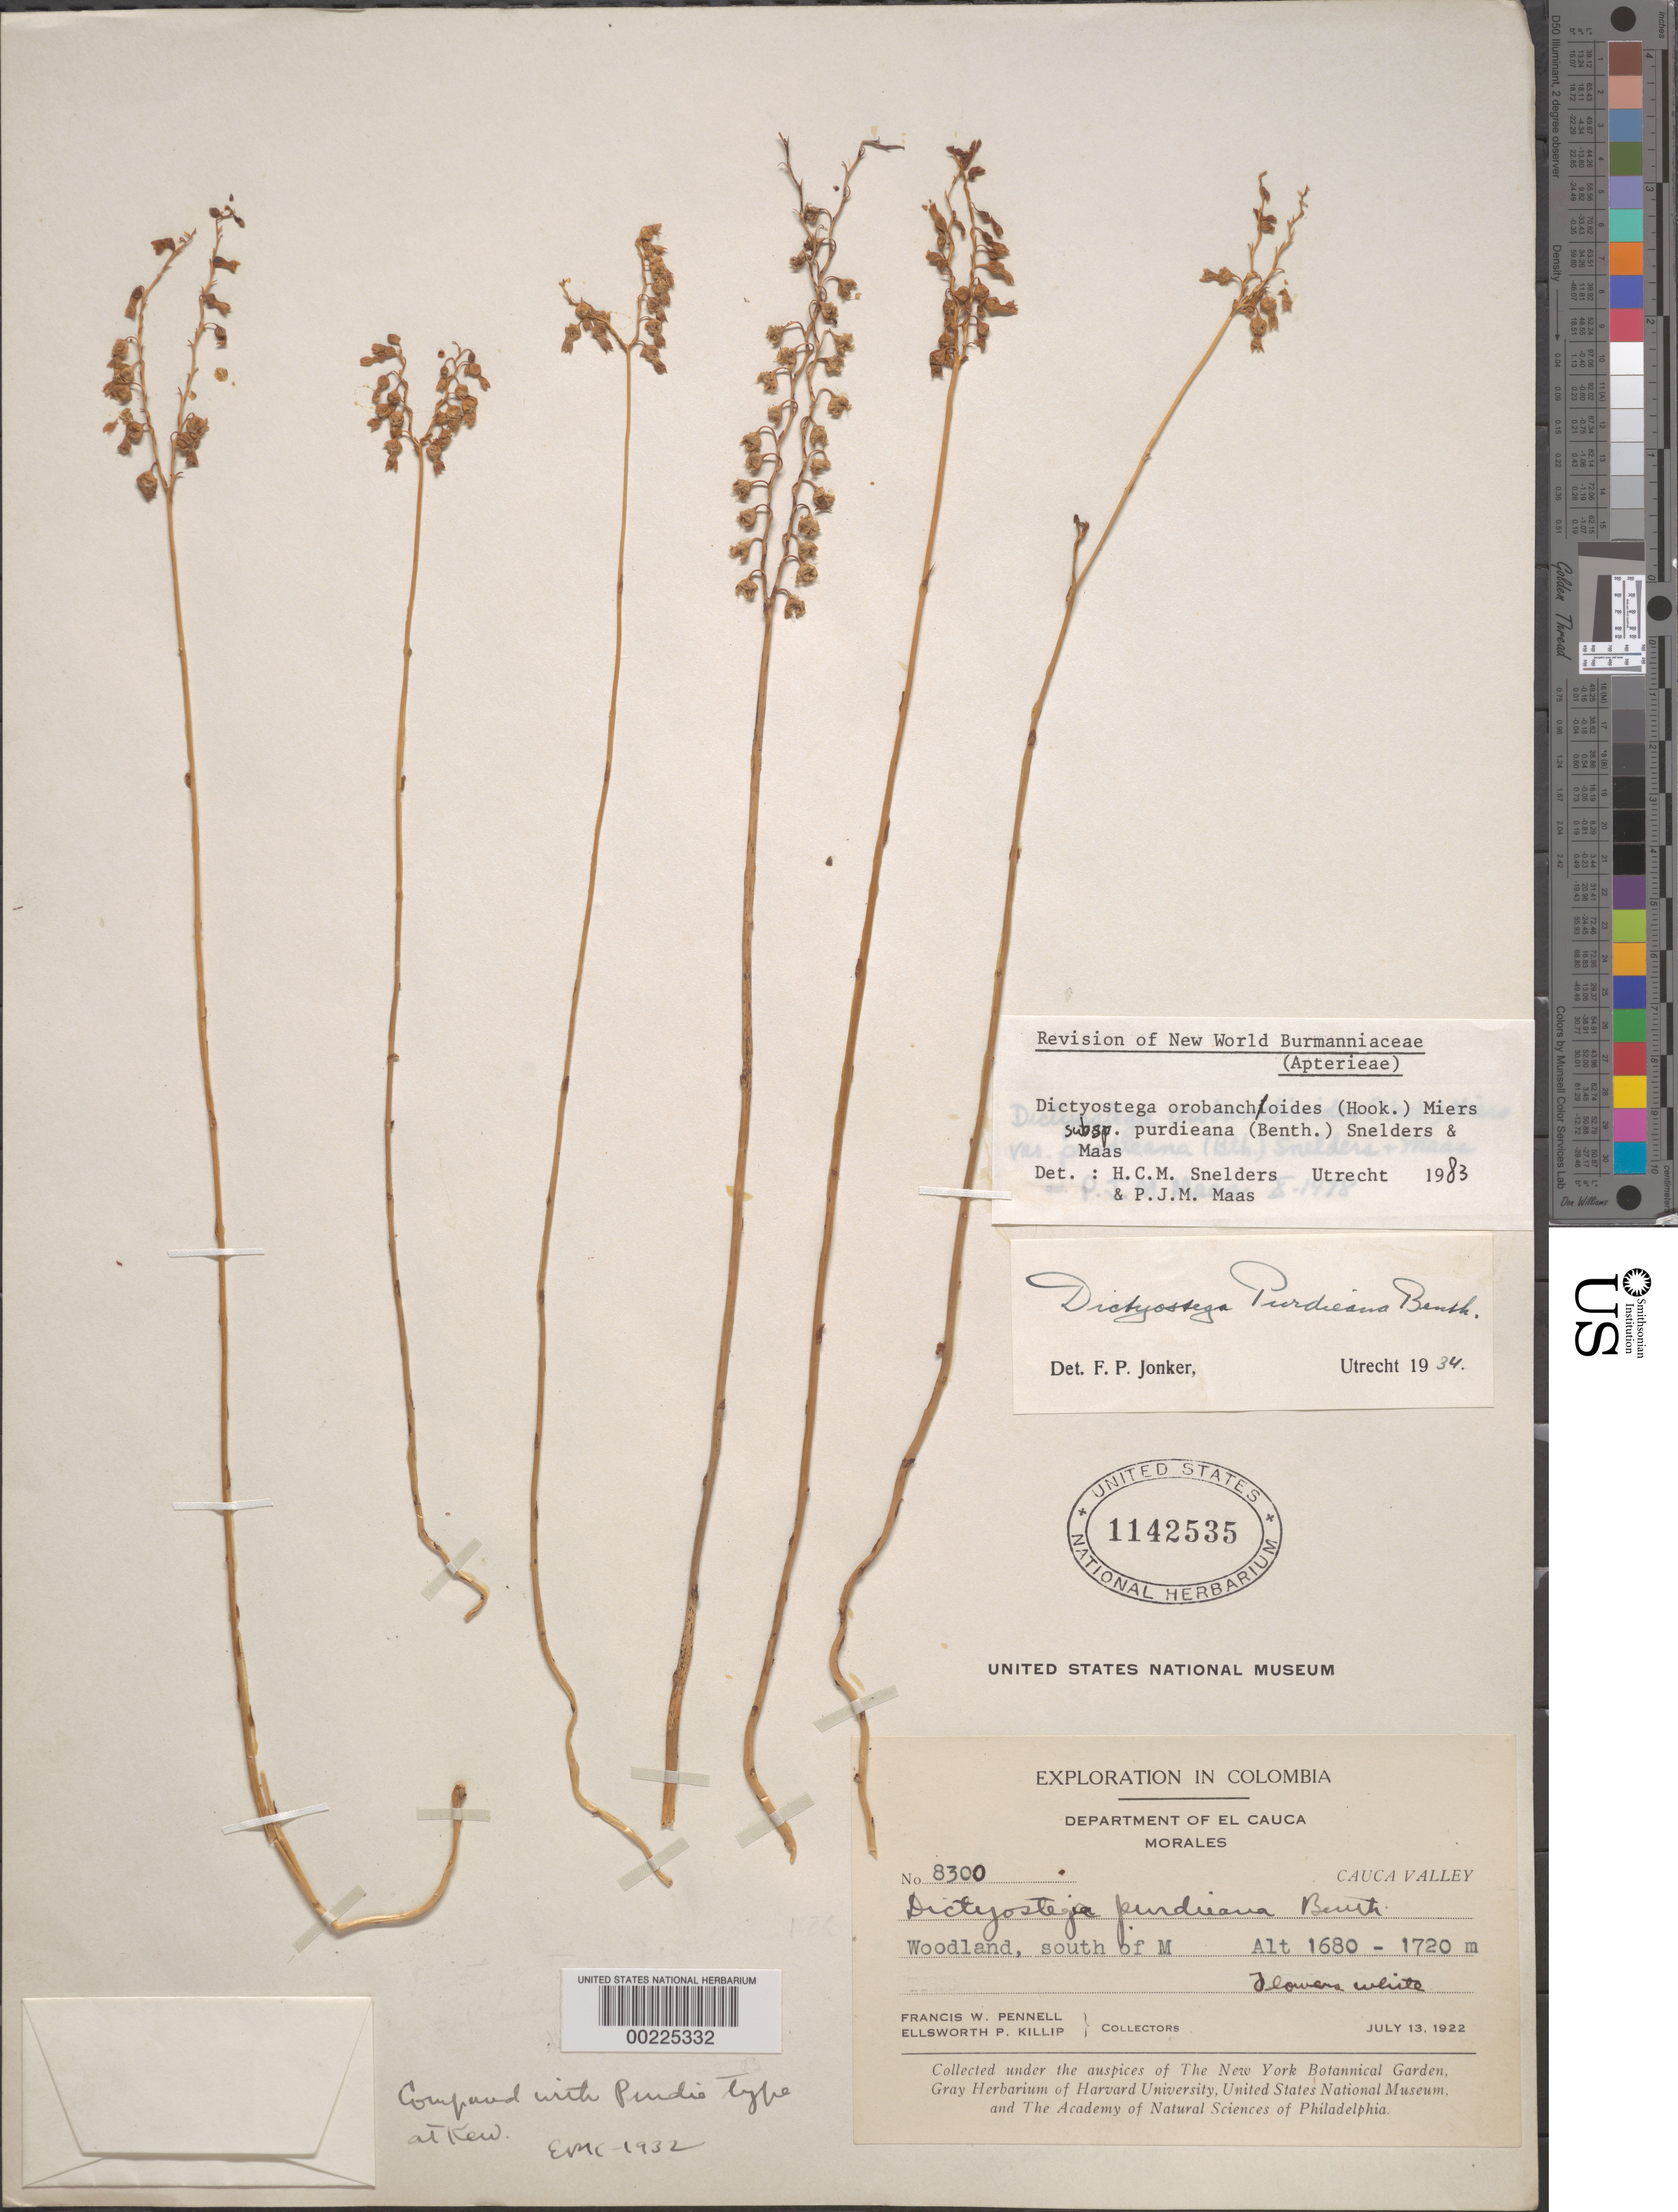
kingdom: Plantae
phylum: Tracheophyta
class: Liliopsida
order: Dioscoreales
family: Burmanniaceae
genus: Dictyostega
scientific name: Dictyostega orobanchoides subsp. purdieana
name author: (Benth.) Snelders & Maas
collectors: F. W. Pennell & E. P. Killip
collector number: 8300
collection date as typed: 13 Jul 1922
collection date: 1922-07-13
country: Colombia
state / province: Cauca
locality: S of Morales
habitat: Woodland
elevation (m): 1680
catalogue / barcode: US 1142535